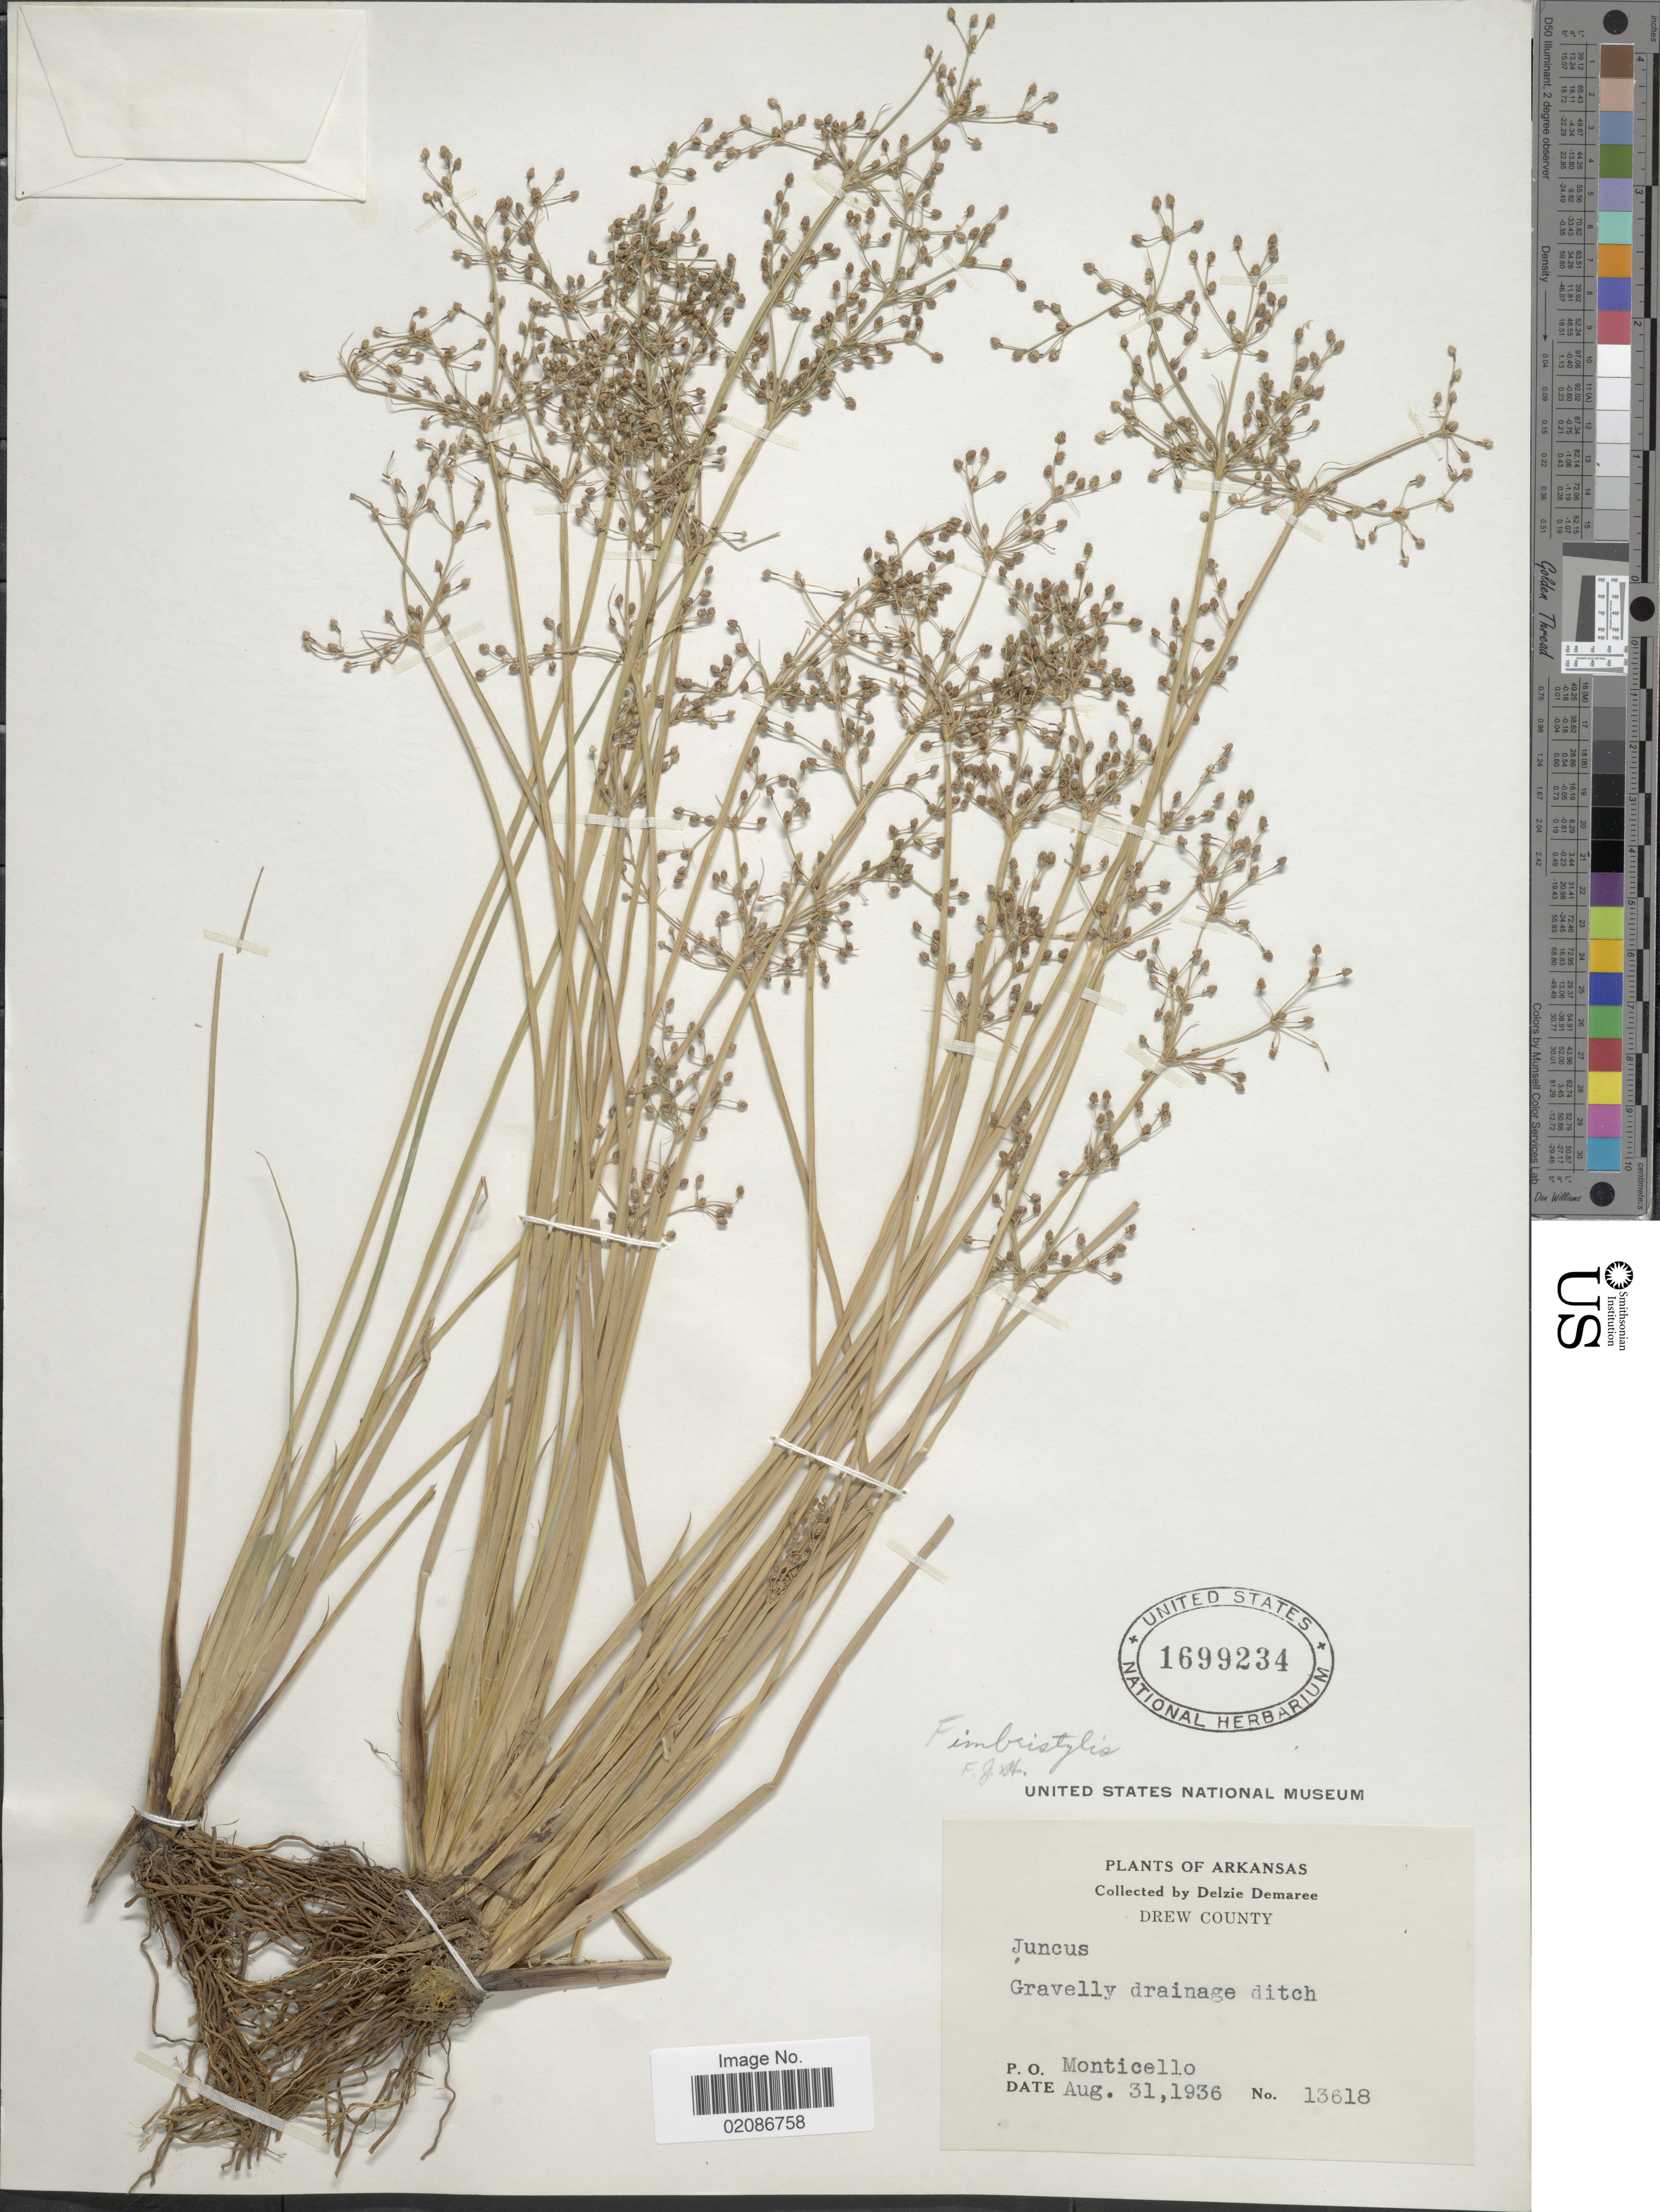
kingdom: Plantae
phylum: Tracheophyta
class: Liliopsida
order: Poales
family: Cyperaceae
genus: Fimbristylis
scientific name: Fimbristylis littoralis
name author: Gaudich.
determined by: Strong, M. T., (US), Smithsonian Institution - National Museum of Natural History (UNITED STATES)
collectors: D. Demaree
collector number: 13618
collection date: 1936-08-31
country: United States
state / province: Arkansas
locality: Drew County. Gravelly drainage ditch. P.O. Monticello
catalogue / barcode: US 1699234